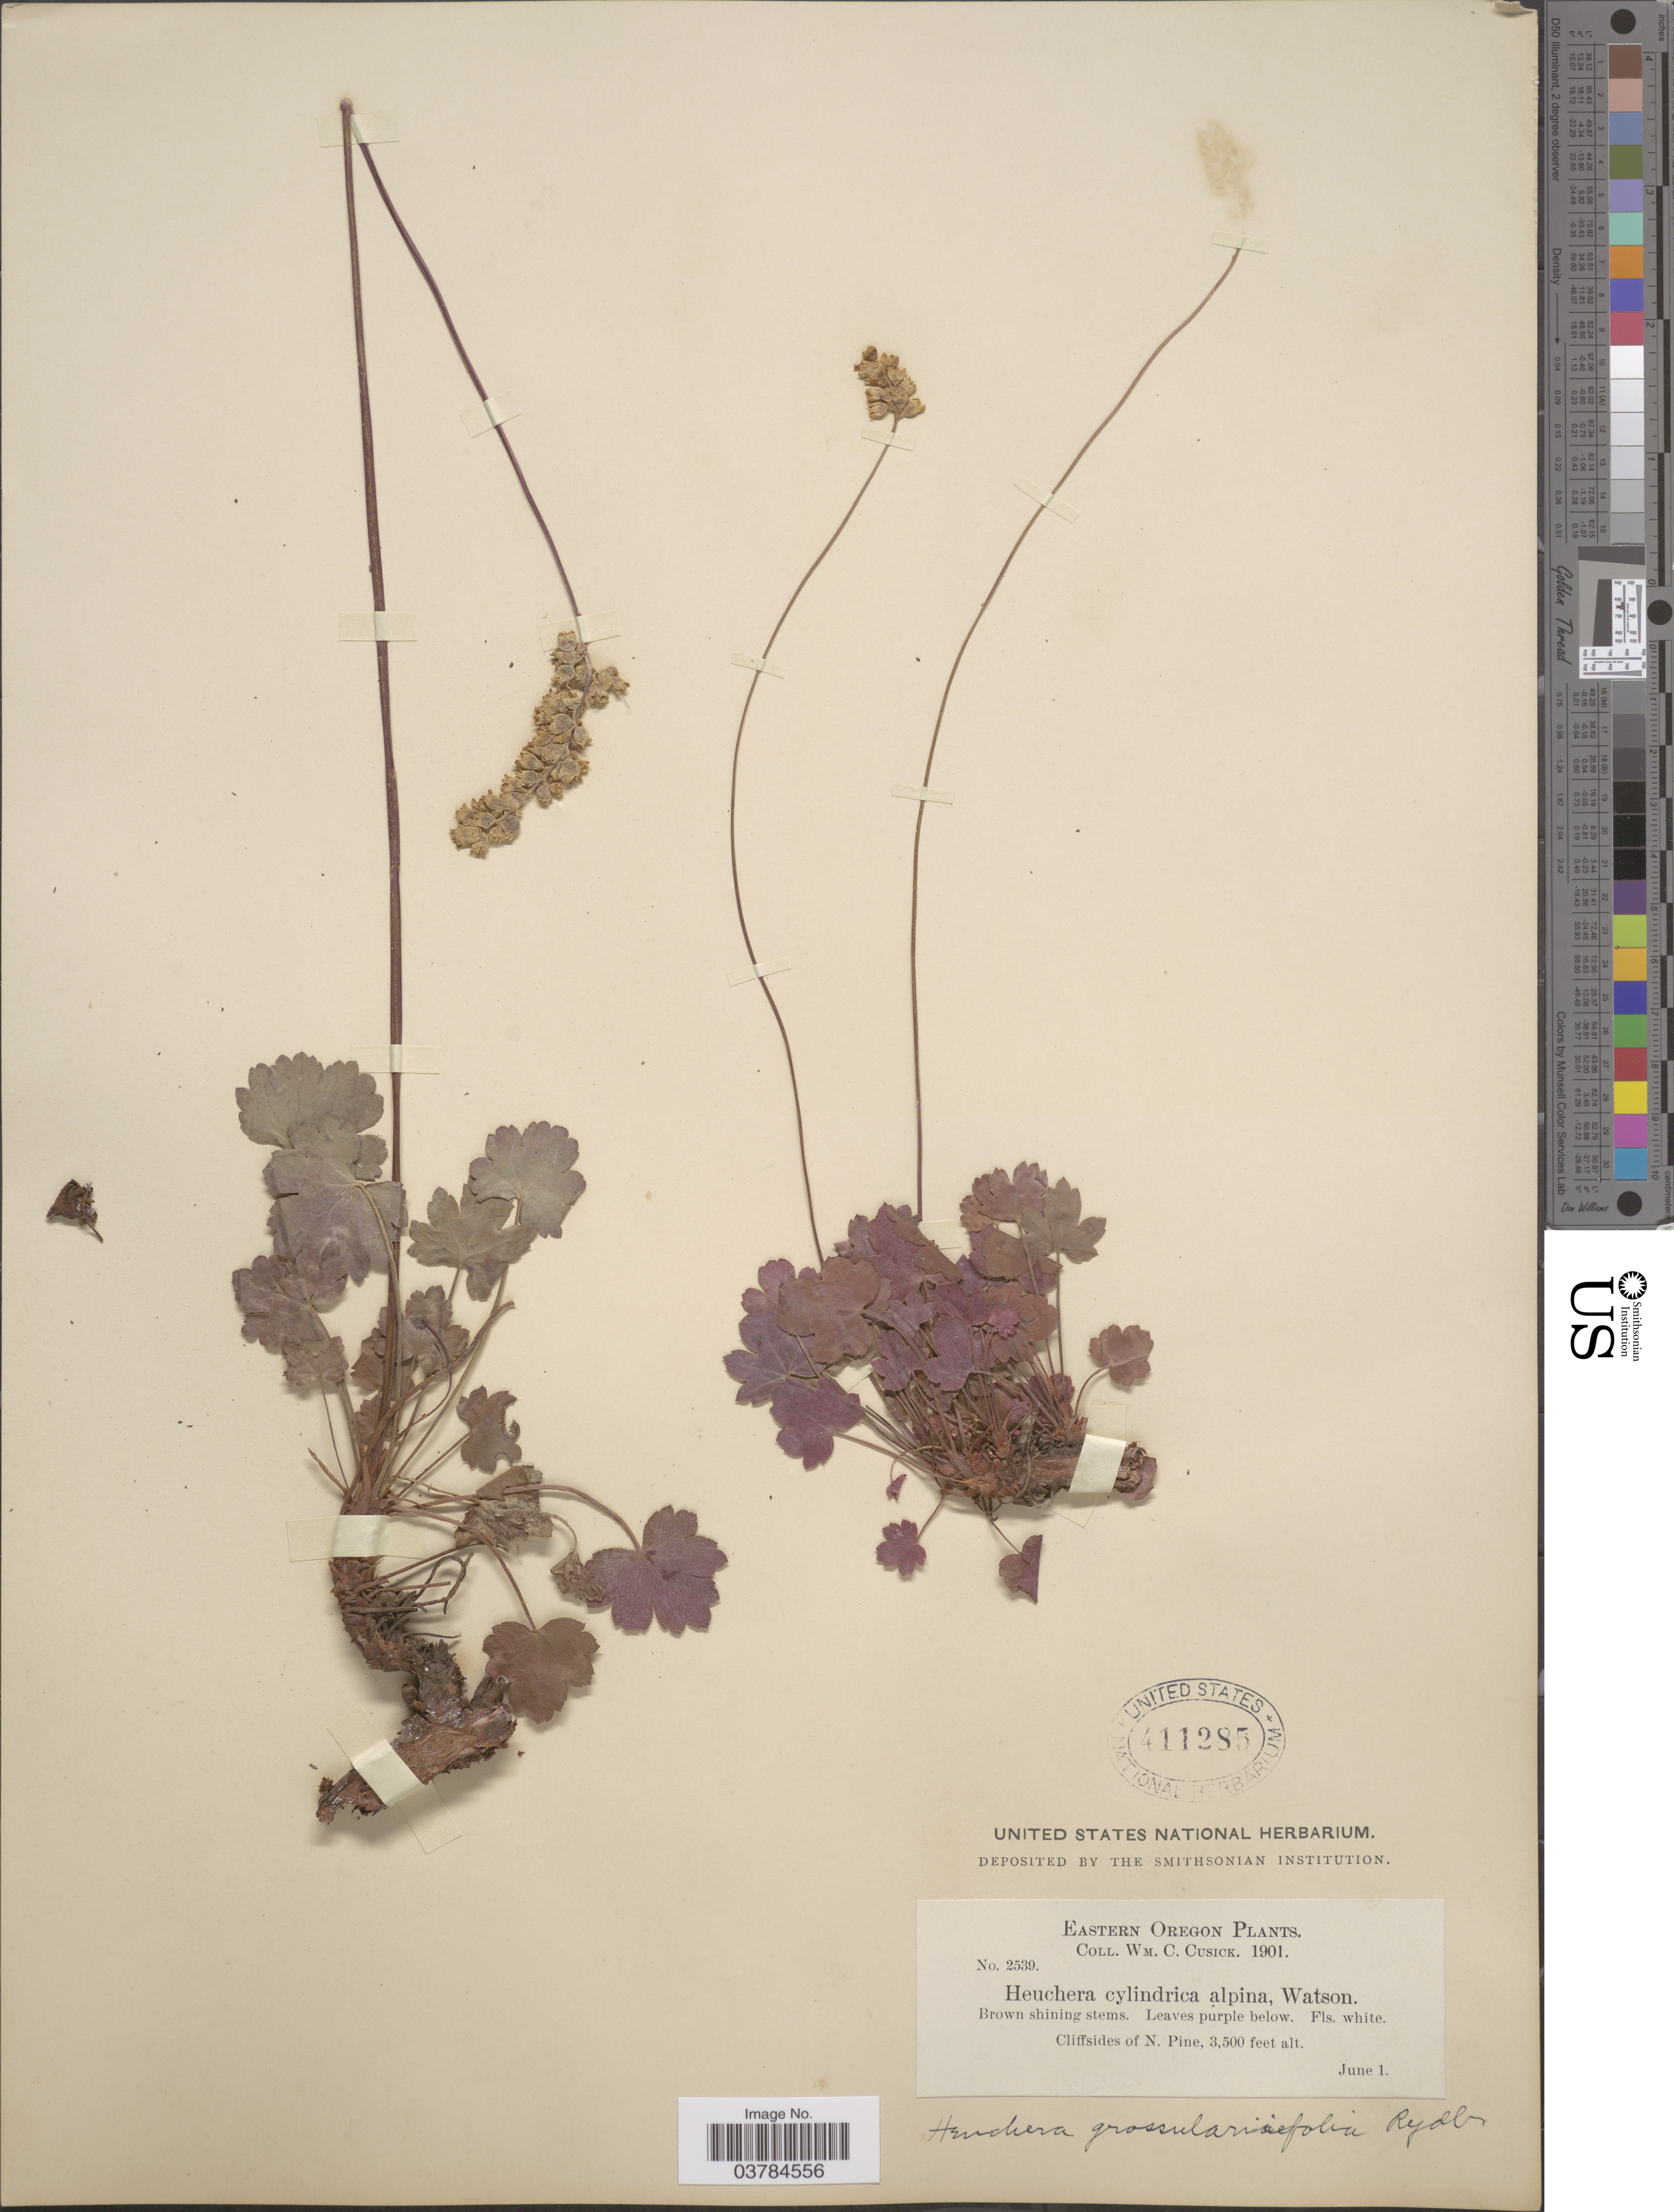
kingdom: Plantae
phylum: Tracheophyta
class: Magnoliopsida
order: Saxifragales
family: Saxifragaceae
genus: Heuchera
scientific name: Heuchera grossulariifolia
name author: Rydb.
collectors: W. C. Cusick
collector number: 2539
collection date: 1901-06-01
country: United States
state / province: Oregon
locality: Eastern Oregon. Cliffsides of N. Pine.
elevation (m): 1067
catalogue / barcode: US 411285